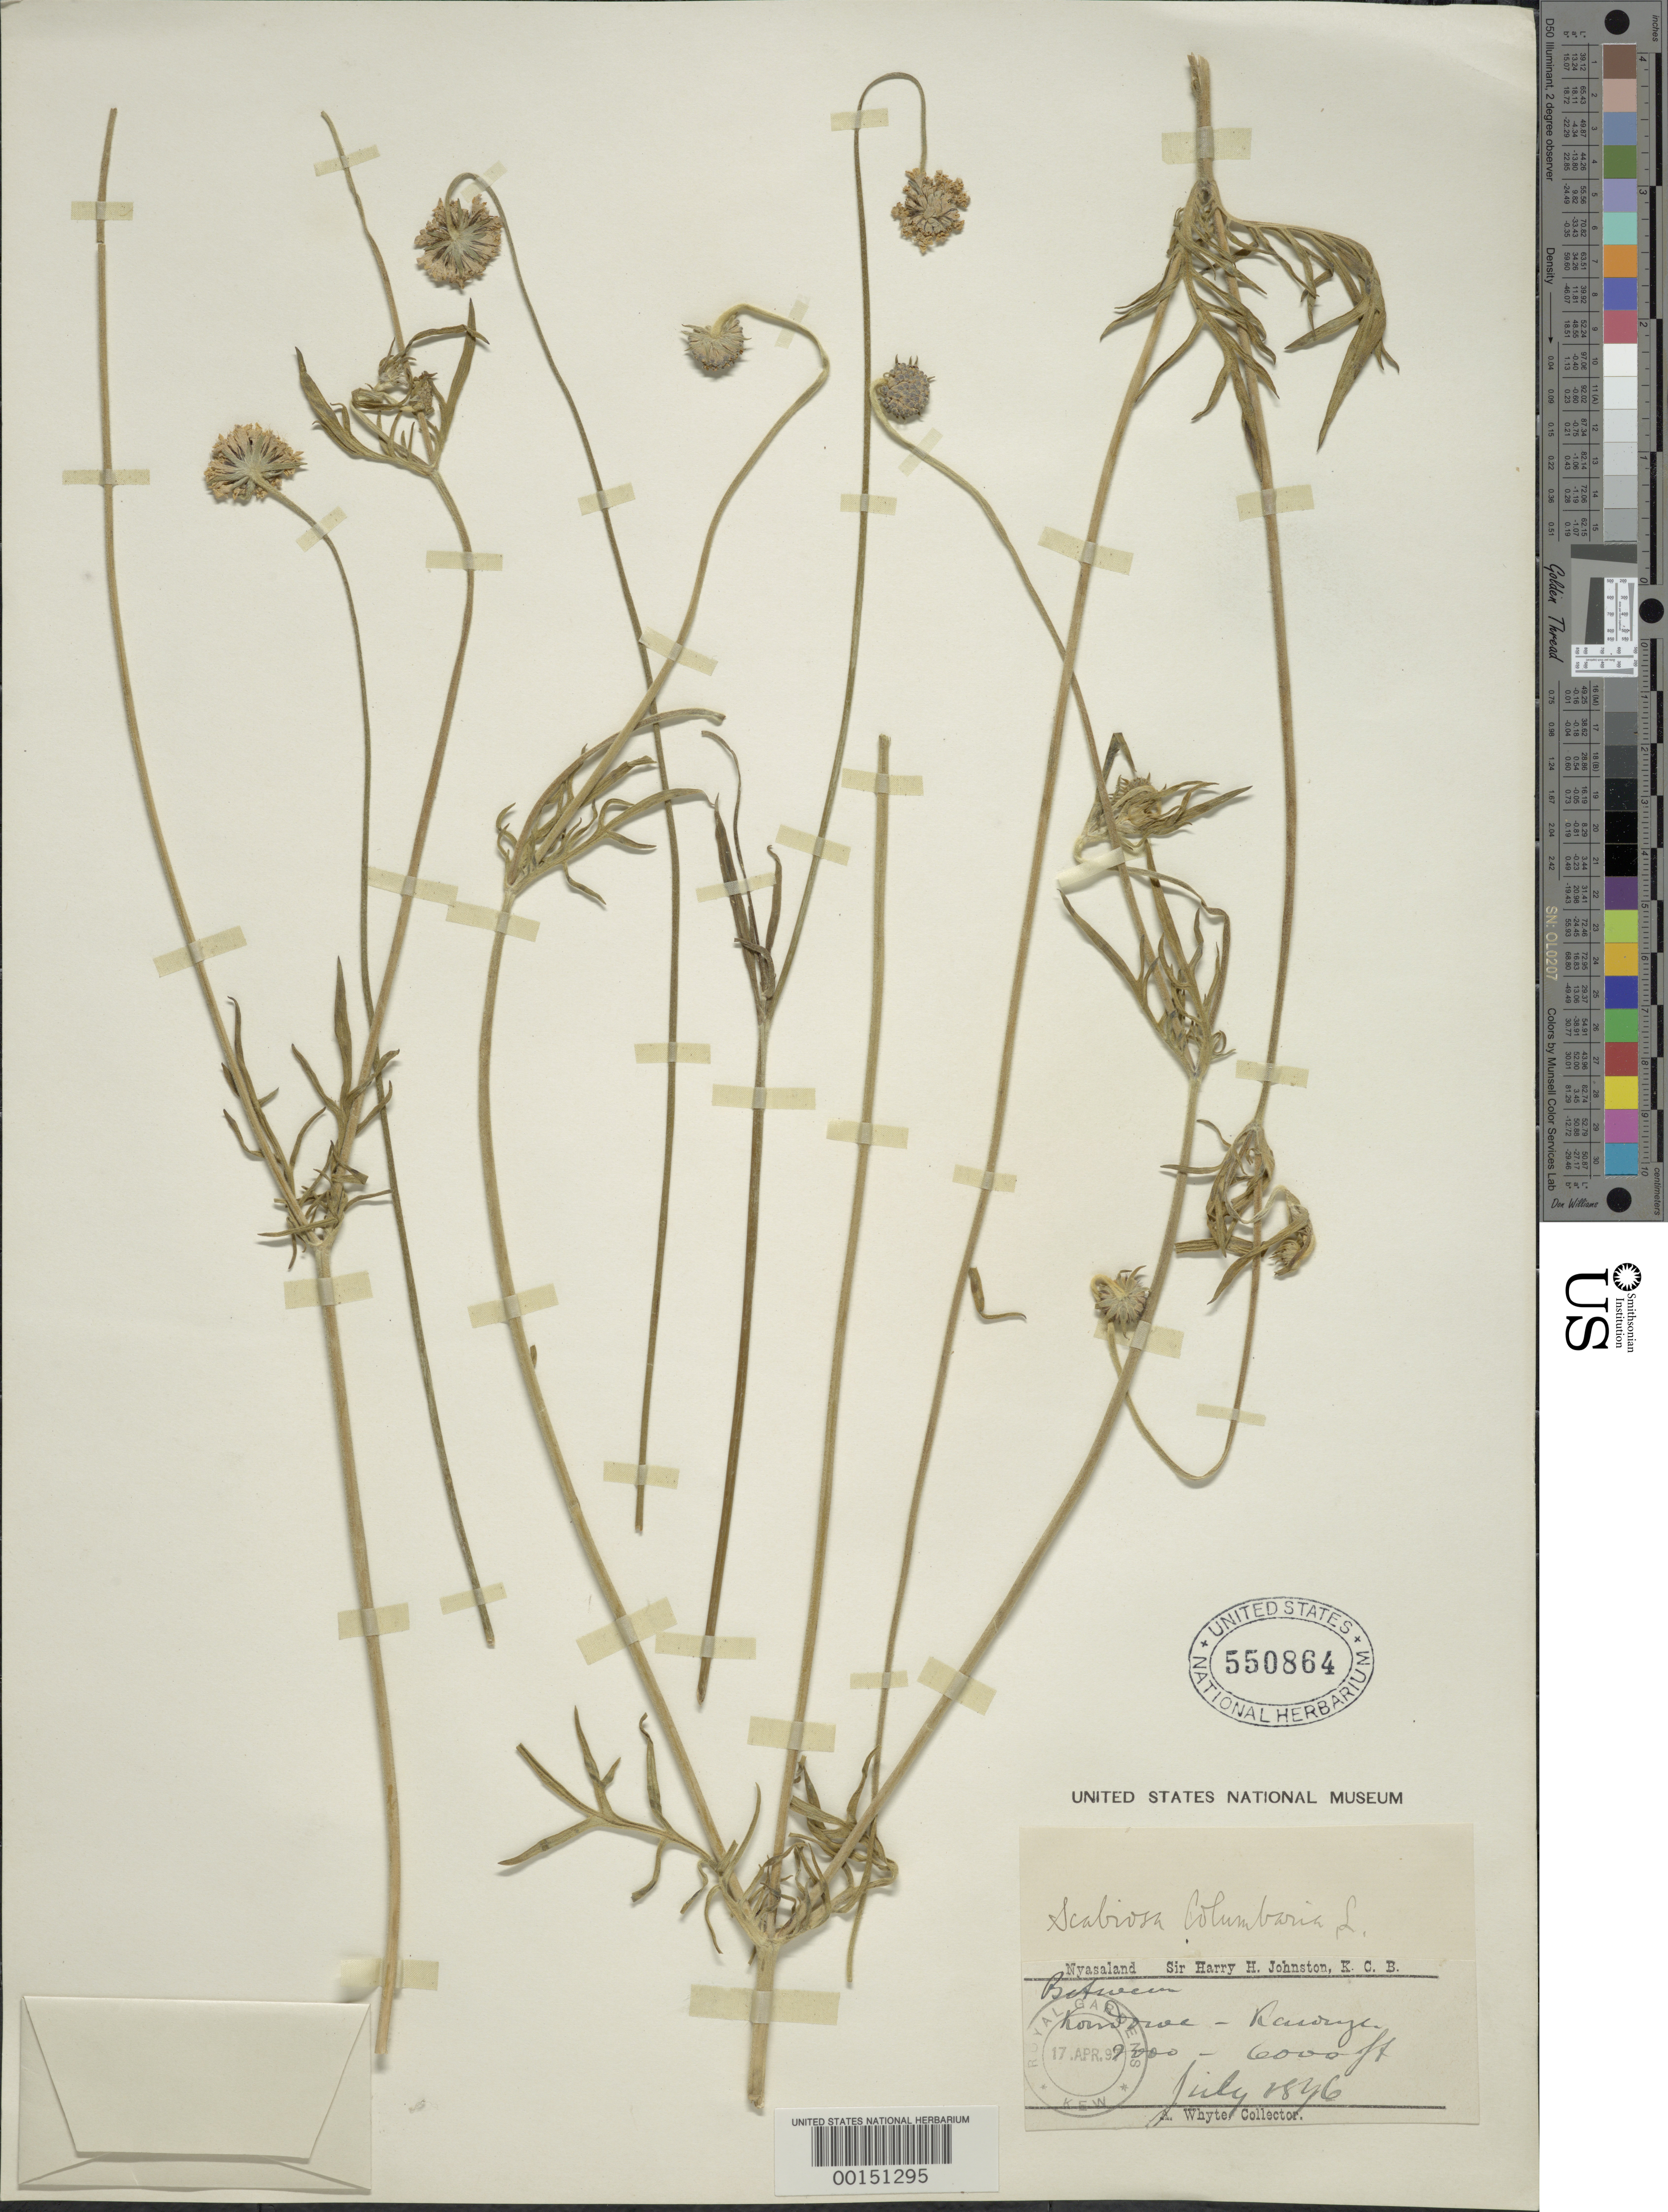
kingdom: Plantae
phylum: Tracheophyta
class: Magnoliopsida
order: Dipsacales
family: Caprifoliaceae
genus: Scabiosa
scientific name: Scabiosa columbaria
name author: L.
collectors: A. Whyte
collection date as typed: Jul 1876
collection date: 1876-07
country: South Africa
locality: Between Kondoroe and Rawrye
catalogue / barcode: US 550864